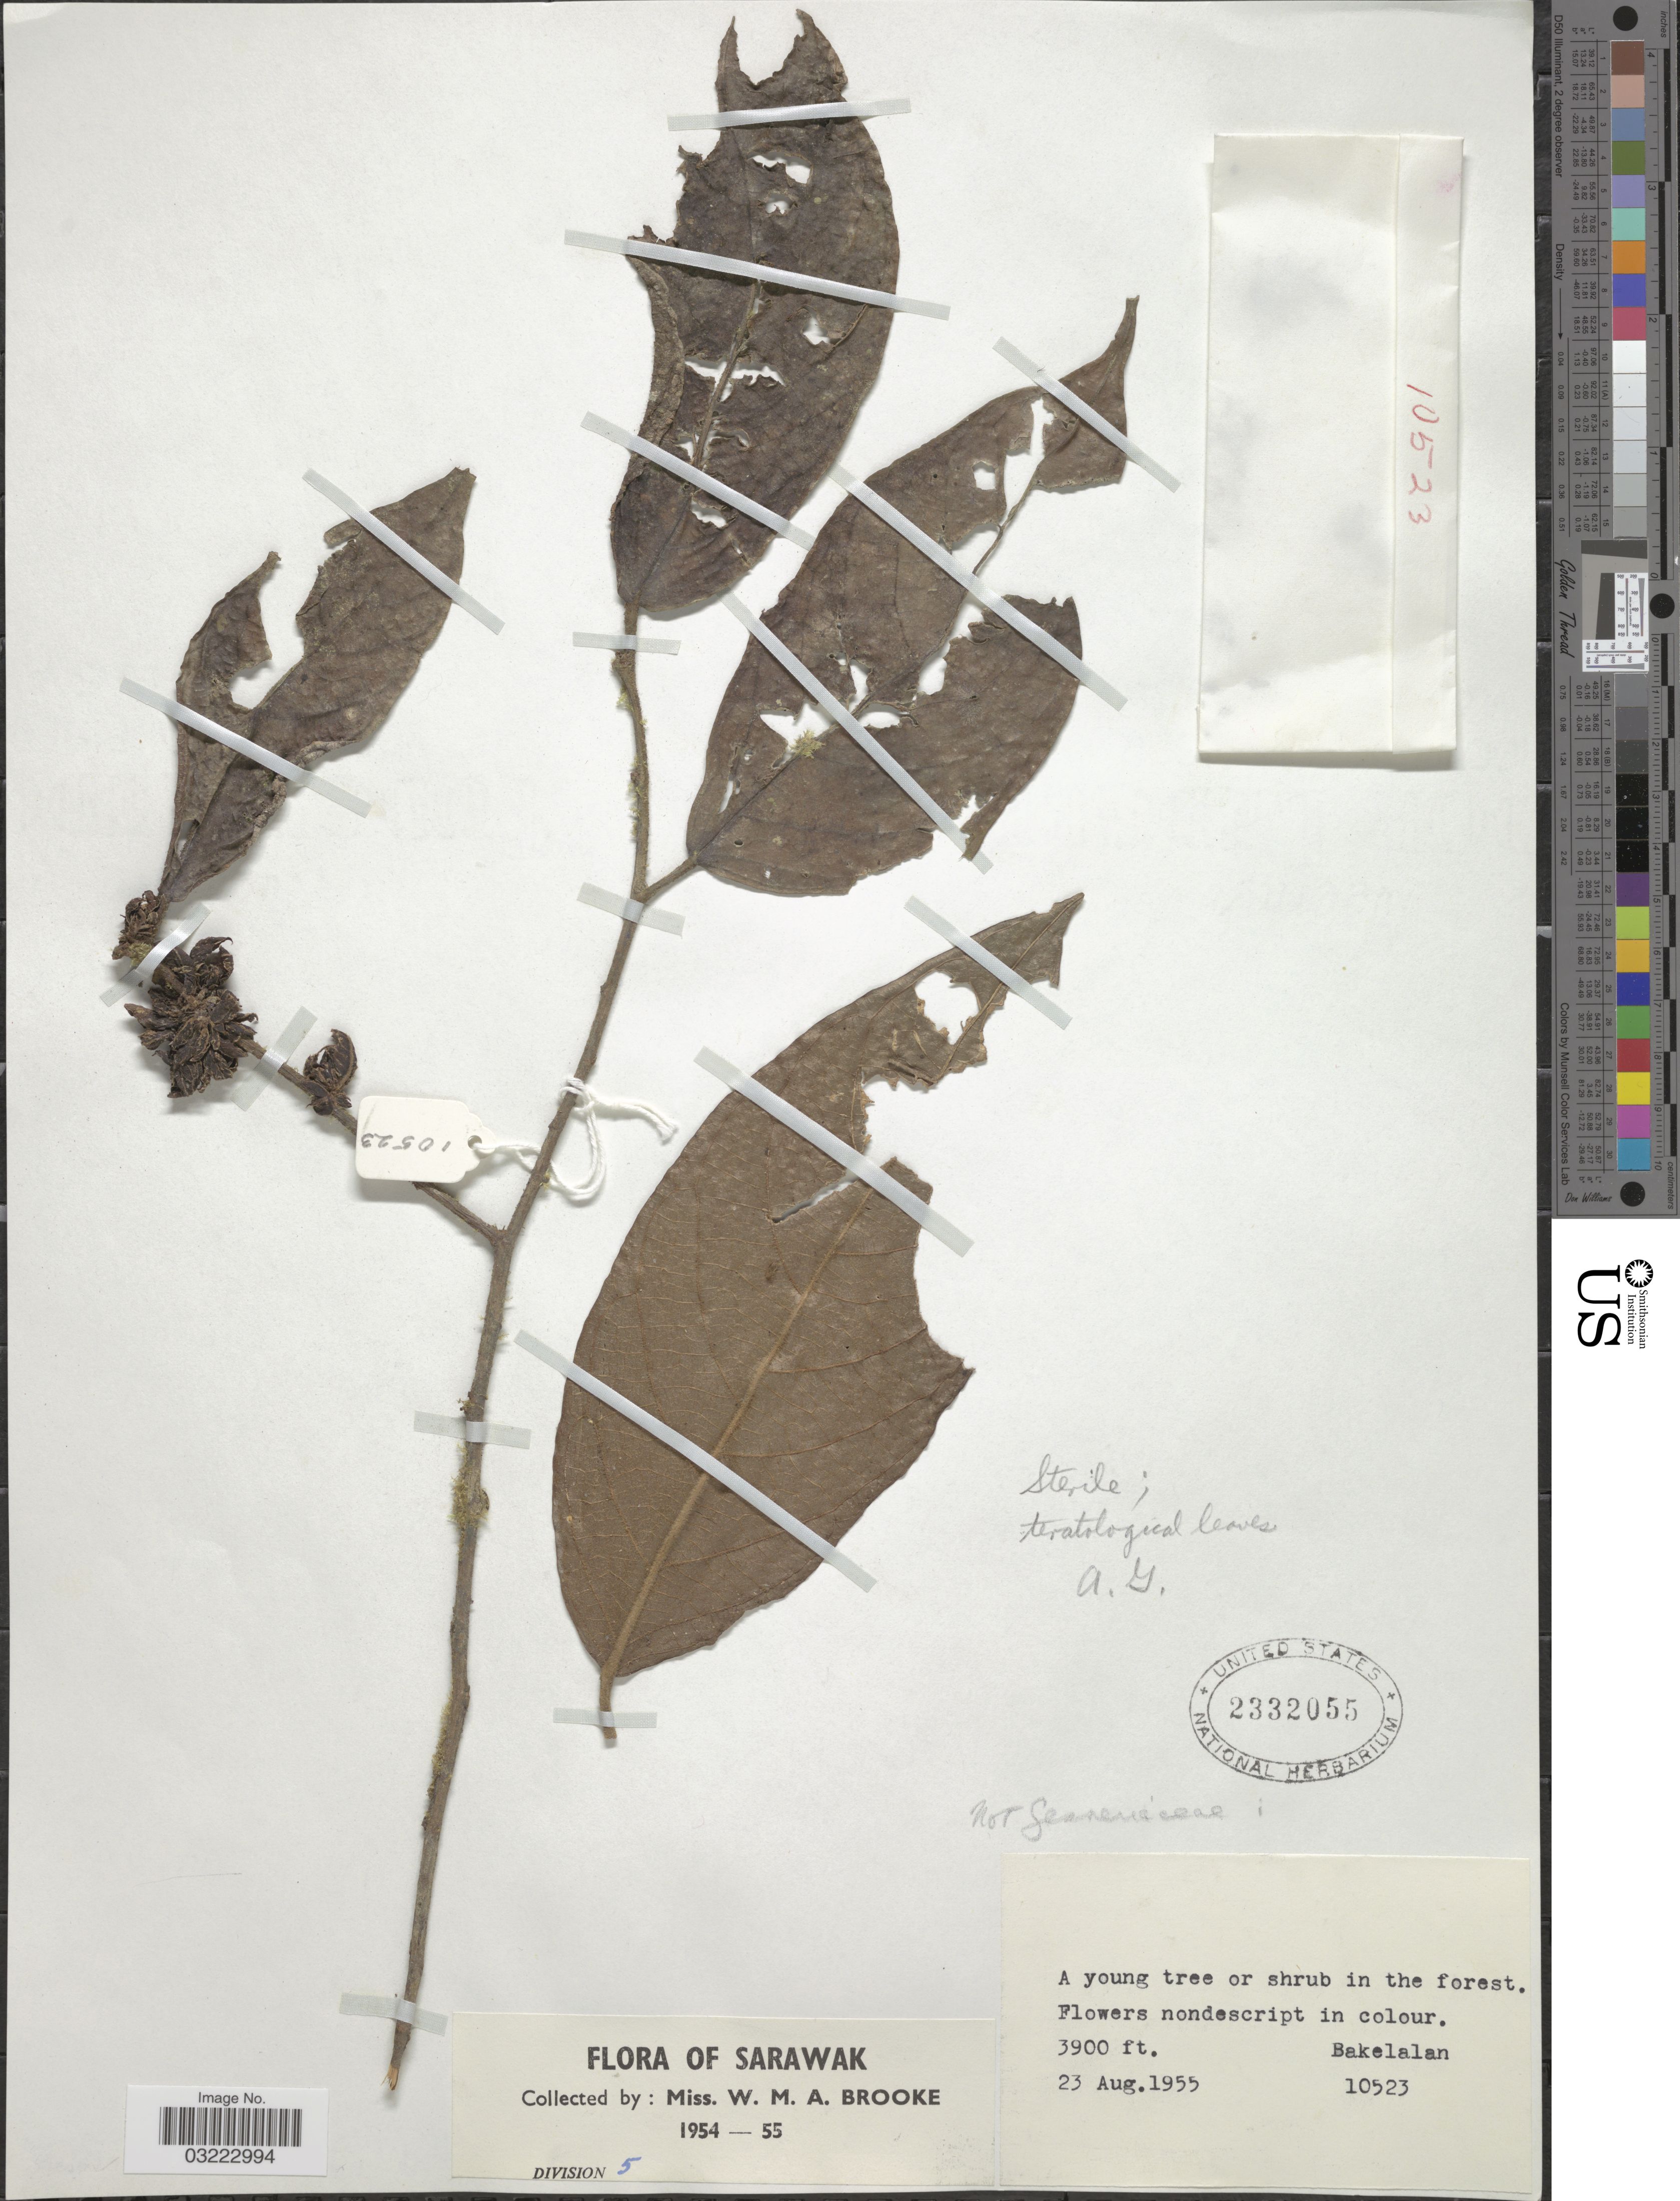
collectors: W. Brooke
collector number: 10523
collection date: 1955-08-23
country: Malaysia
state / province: Sarawak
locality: Bakelalan.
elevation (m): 1189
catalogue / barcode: US 2332055